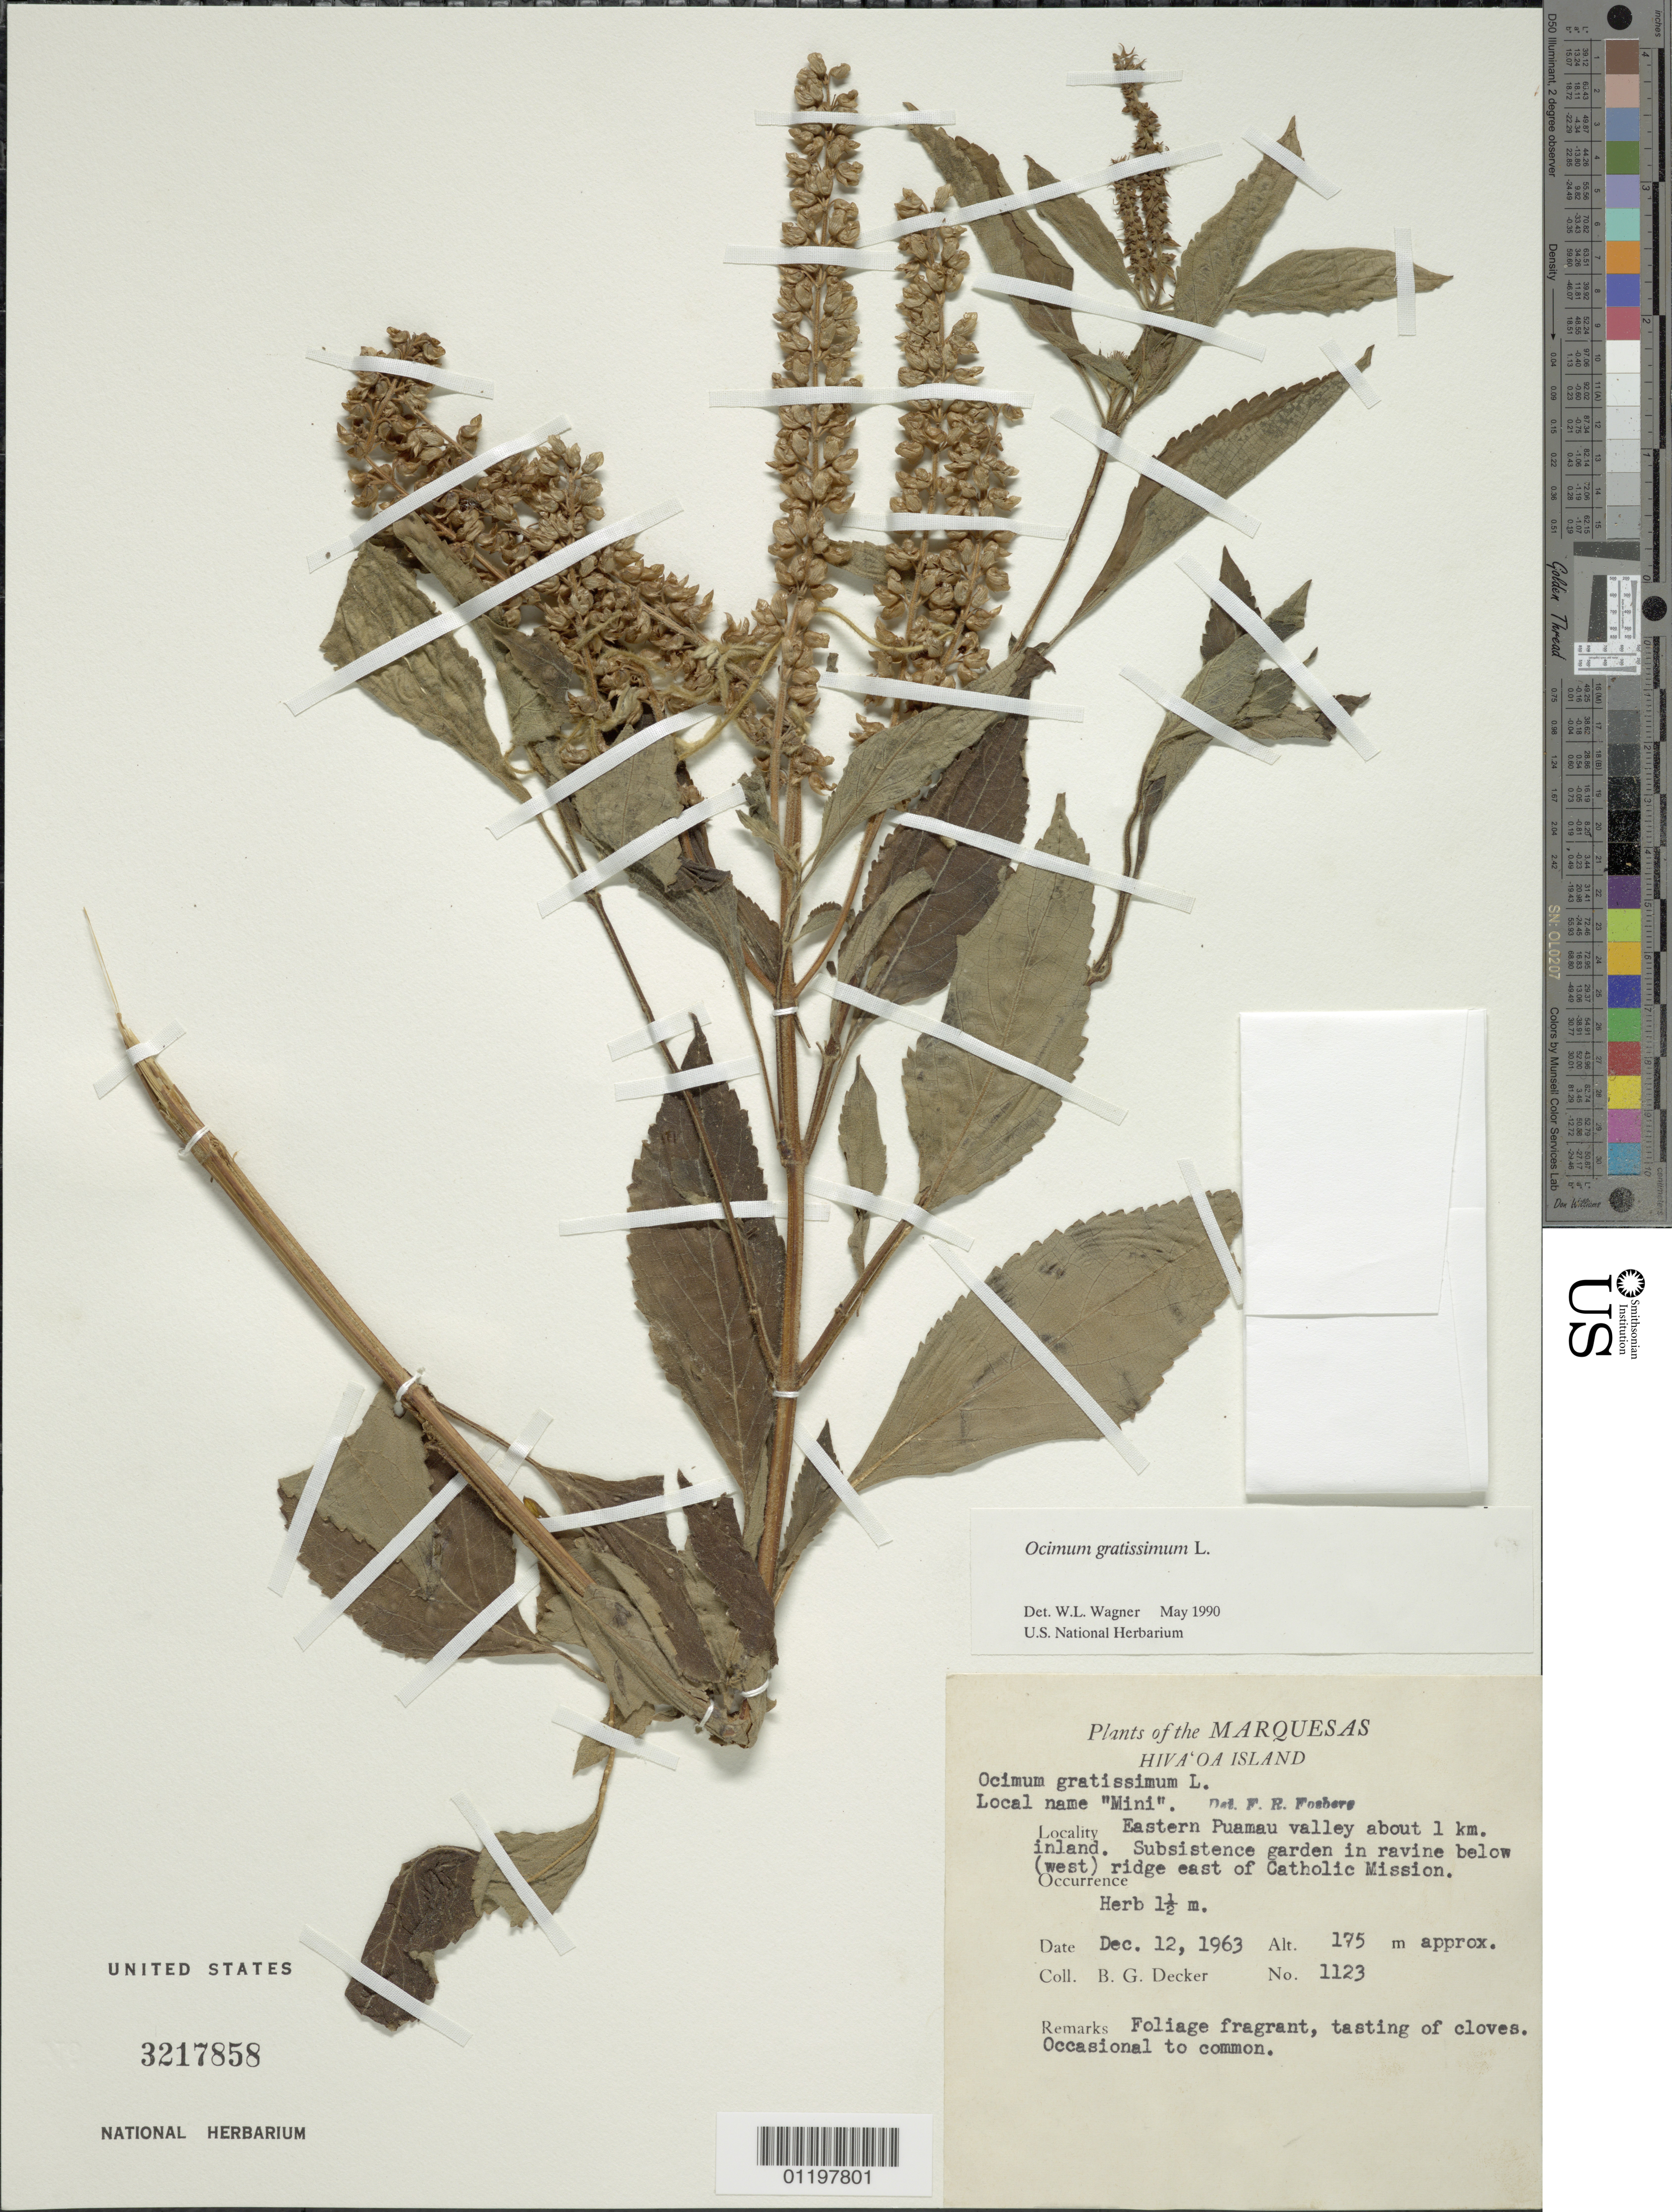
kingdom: Plantae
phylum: Tracheophyta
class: Magnoliopsida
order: Lamiales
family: Lamiaceae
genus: Ocimum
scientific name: Ocimum gratissimum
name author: L.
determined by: Wagner, W. L., (BOT), Smithsonian Institution - National Museum of Natural History (UNITED STATES)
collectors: B. G. Decker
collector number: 1123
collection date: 1963-12-12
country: French Polynesia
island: Hiva Oa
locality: E Paumau Valley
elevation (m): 175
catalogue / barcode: US 3217858